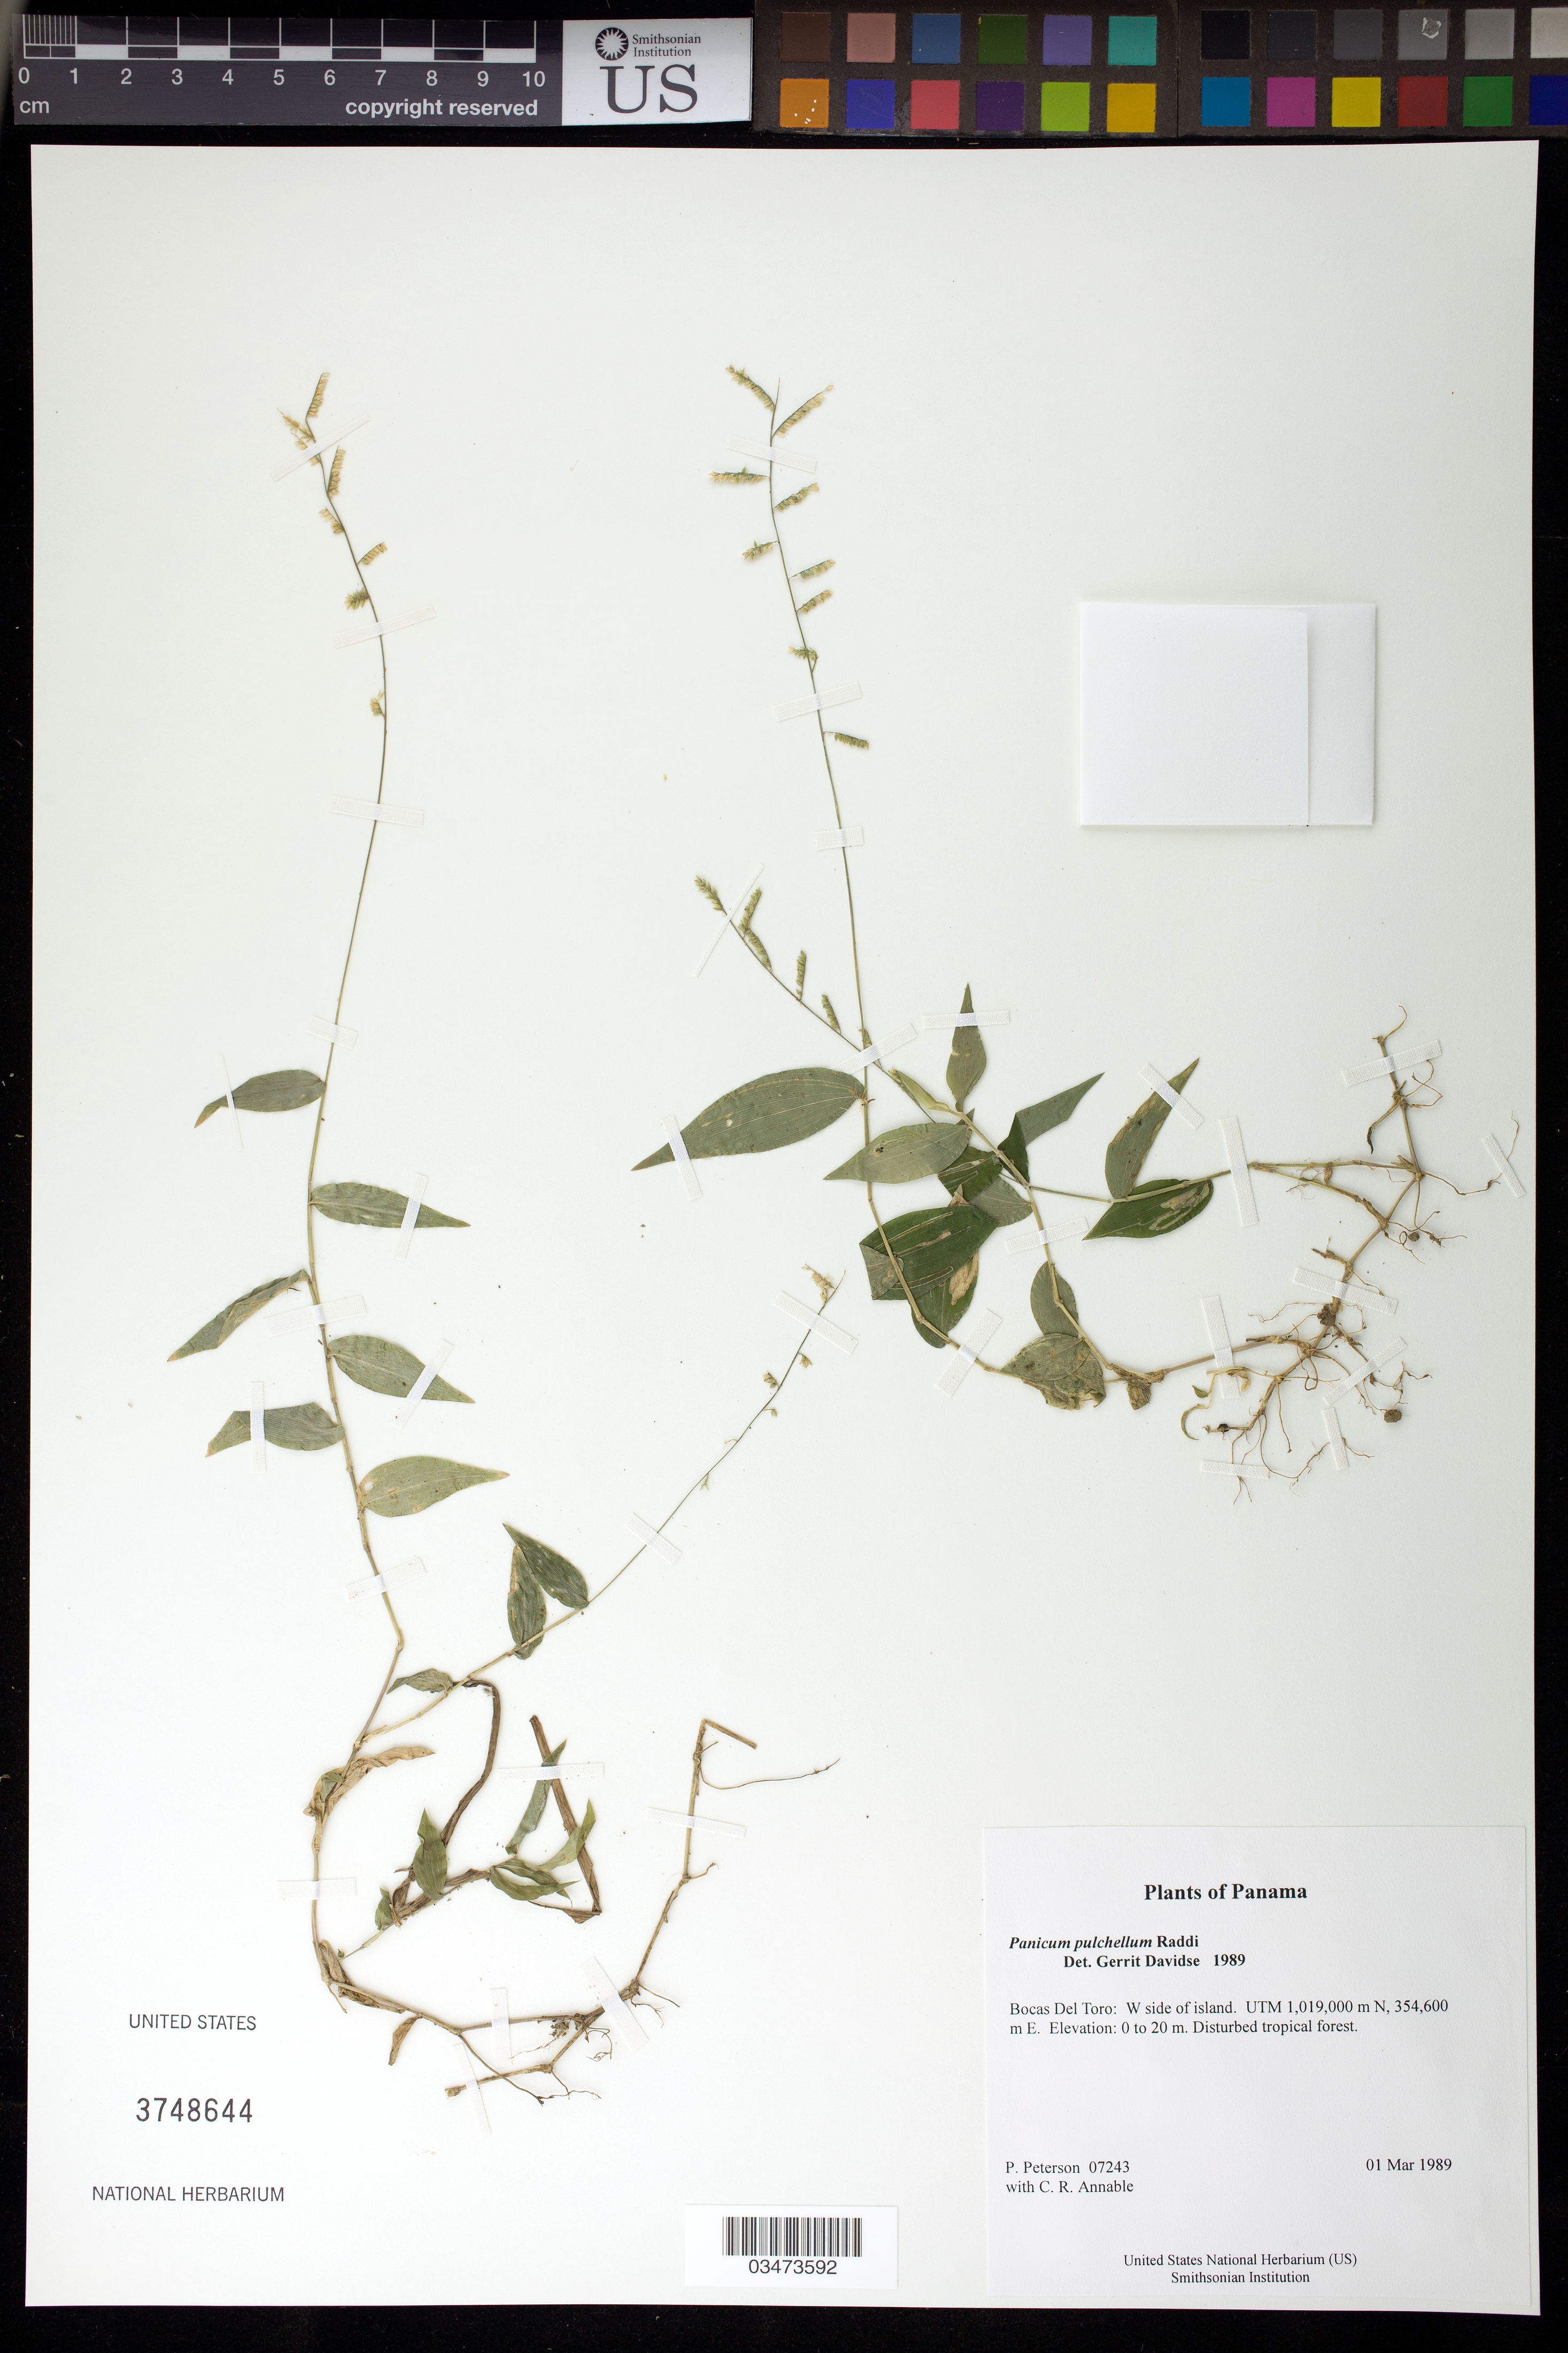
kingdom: Plantae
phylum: Tracheophyta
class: Liliopsida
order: Poales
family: Poaceae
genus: Panicum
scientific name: Panicum pulchellum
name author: Raddi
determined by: Davidse, Gerrit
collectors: P. M. Peterson & C. R. Annable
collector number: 07243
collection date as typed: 01 Mar 1989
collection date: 1989-03-01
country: Panama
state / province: Bocas del Toro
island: Cayo Roldan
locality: W side of island. UTM 1,019,000 m N, 354,600 m E.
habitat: Disturbed tropical forest.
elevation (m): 0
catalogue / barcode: US 3748644